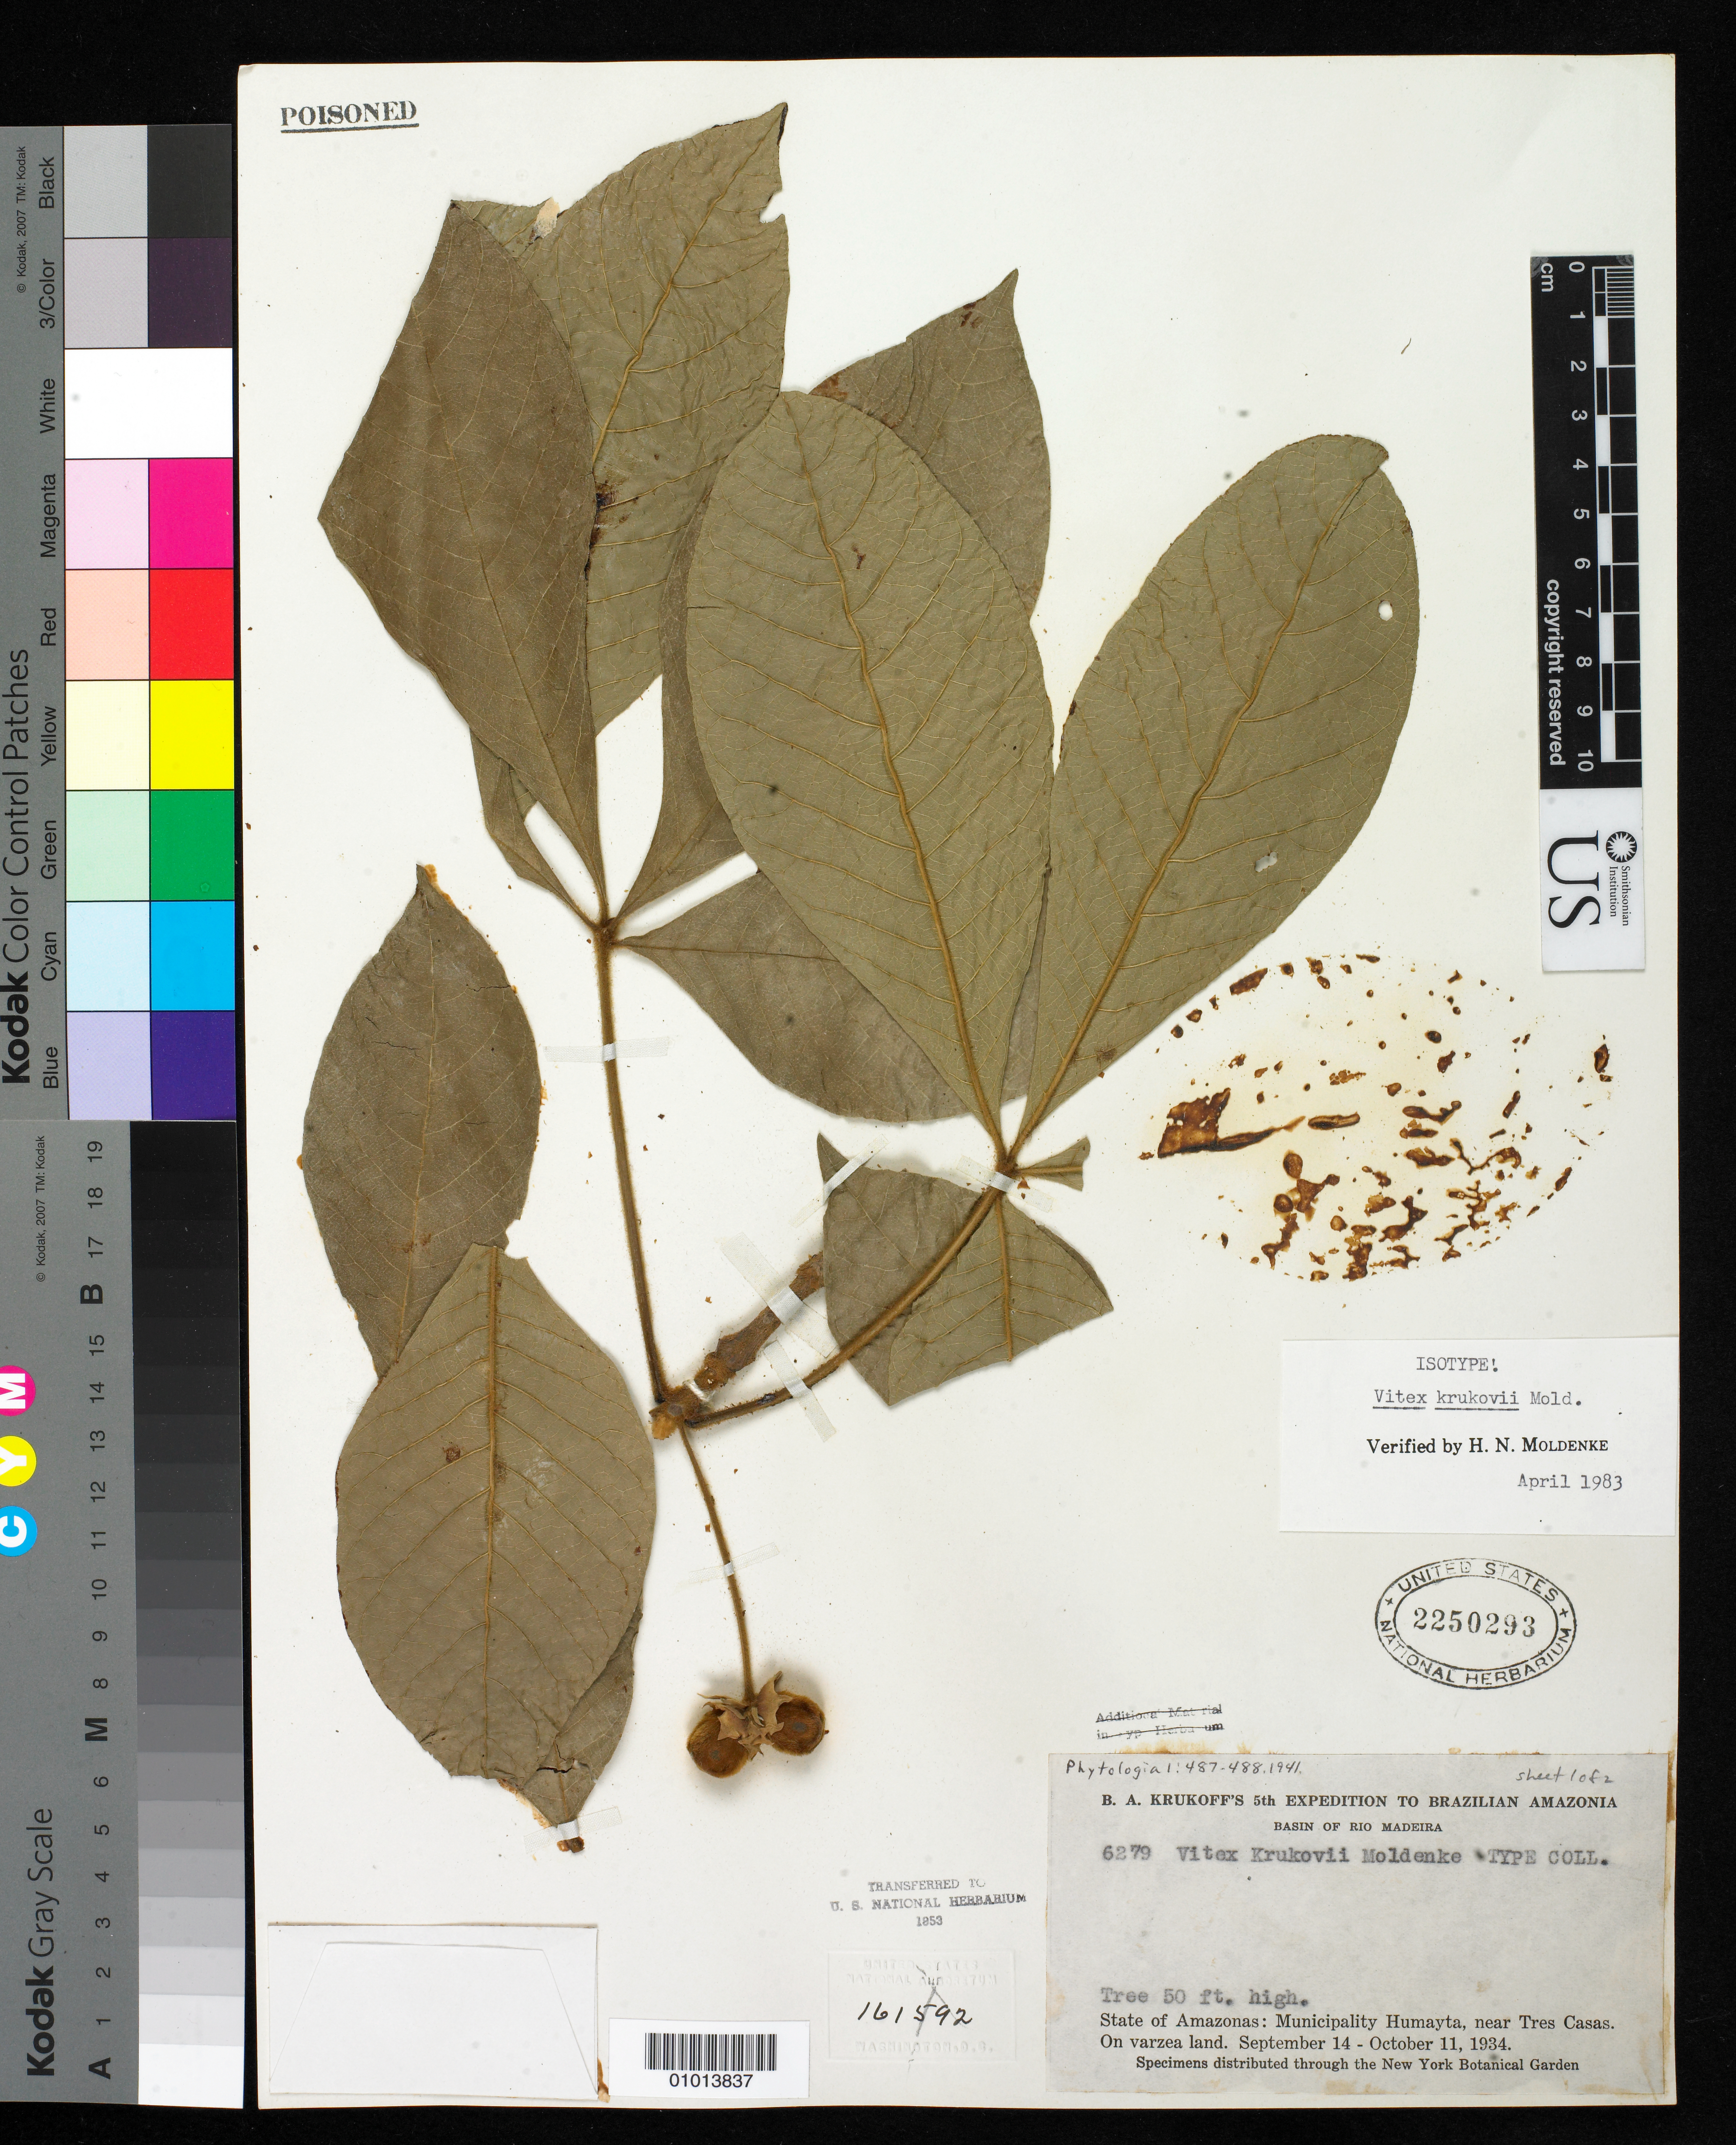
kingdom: Plantae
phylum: Tracheophyta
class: Magnoliopsida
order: Lamiales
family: Lamiaceae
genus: Vitex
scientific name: Vitex krukovii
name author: Moldenke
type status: Isotype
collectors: B. A. Krukoff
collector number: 6279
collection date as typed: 14 Sep 1934 to 11 Oct 1934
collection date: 1934-09-14/1934-10-11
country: Brazil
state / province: Amazonas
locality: Humayta. Near Tres Casas, basin of Rio Madeira.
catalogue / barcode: US 2250293